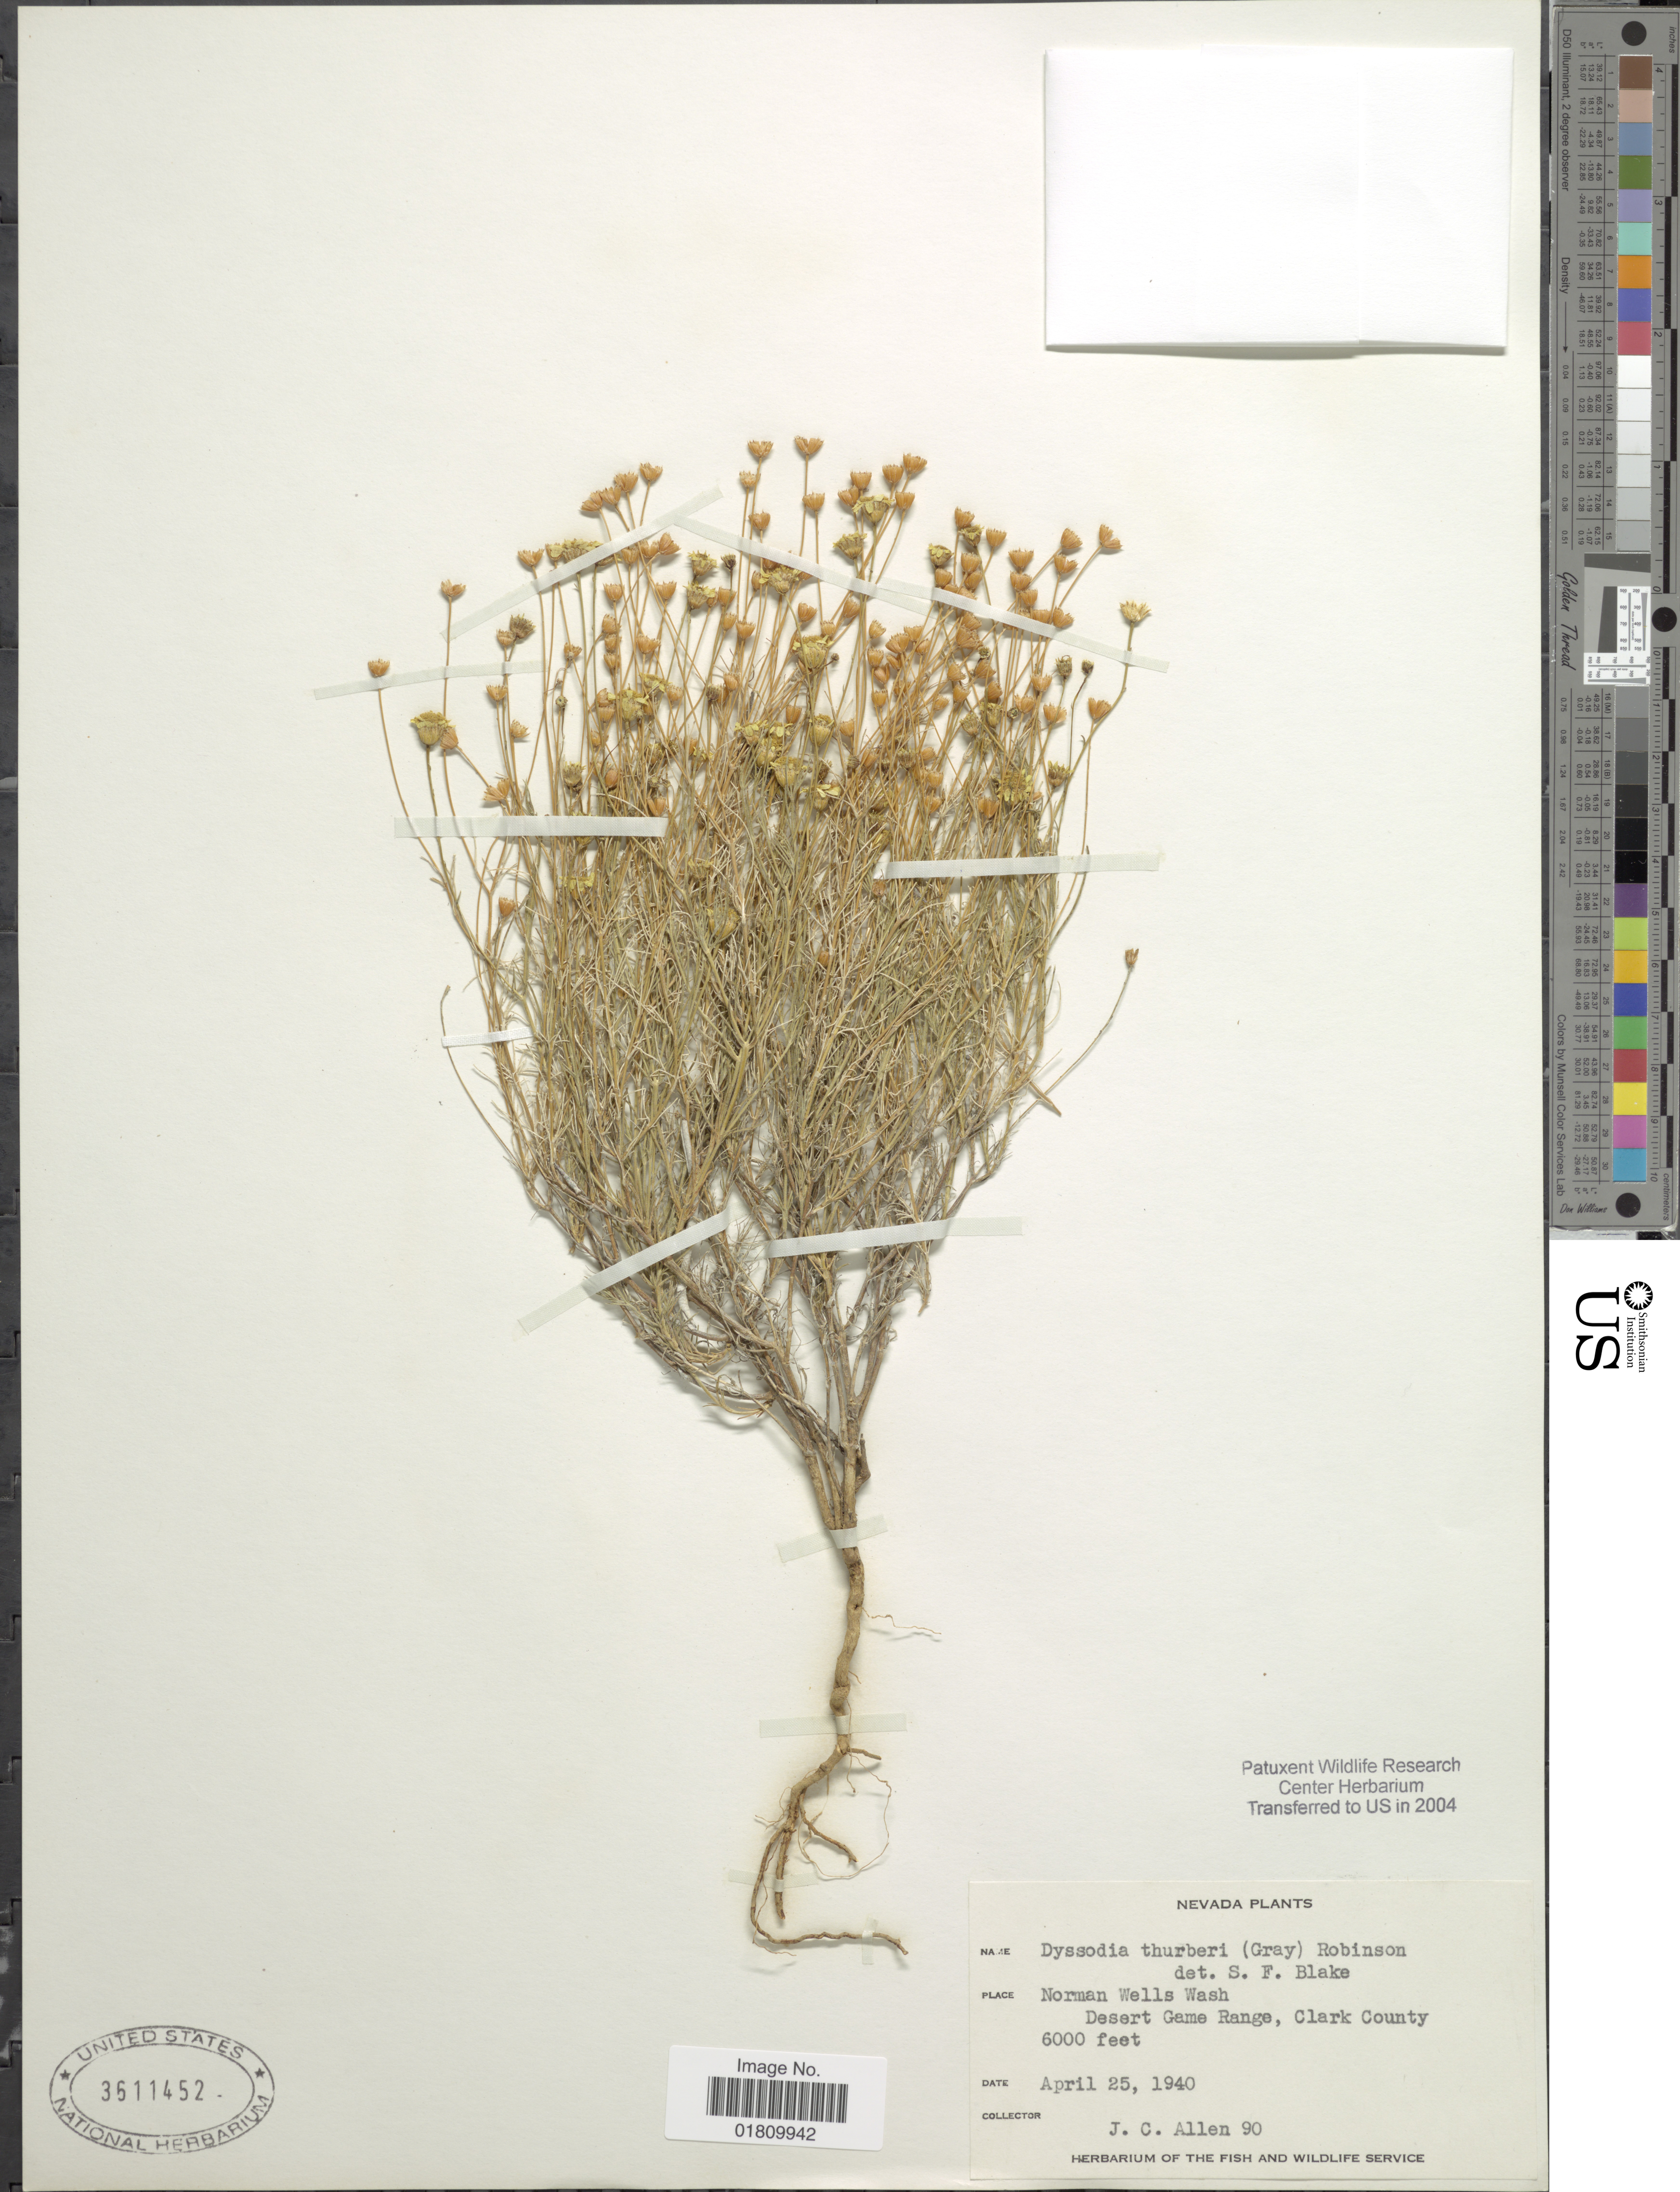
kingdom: Plantae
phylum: Tracheophyta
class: Magnoliopsida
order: Asterales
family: Asteraceae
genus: Thymophylla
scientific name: Thymophylla pentachaeta var. belenidium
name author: (DC.) Strother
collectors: J. C. Allen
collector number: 90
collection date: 1940-04-25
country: United States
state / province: Nevada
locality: Norman Wells Wash, Desert Game Range, Clark County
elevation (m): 1829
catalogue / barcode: US 3611452